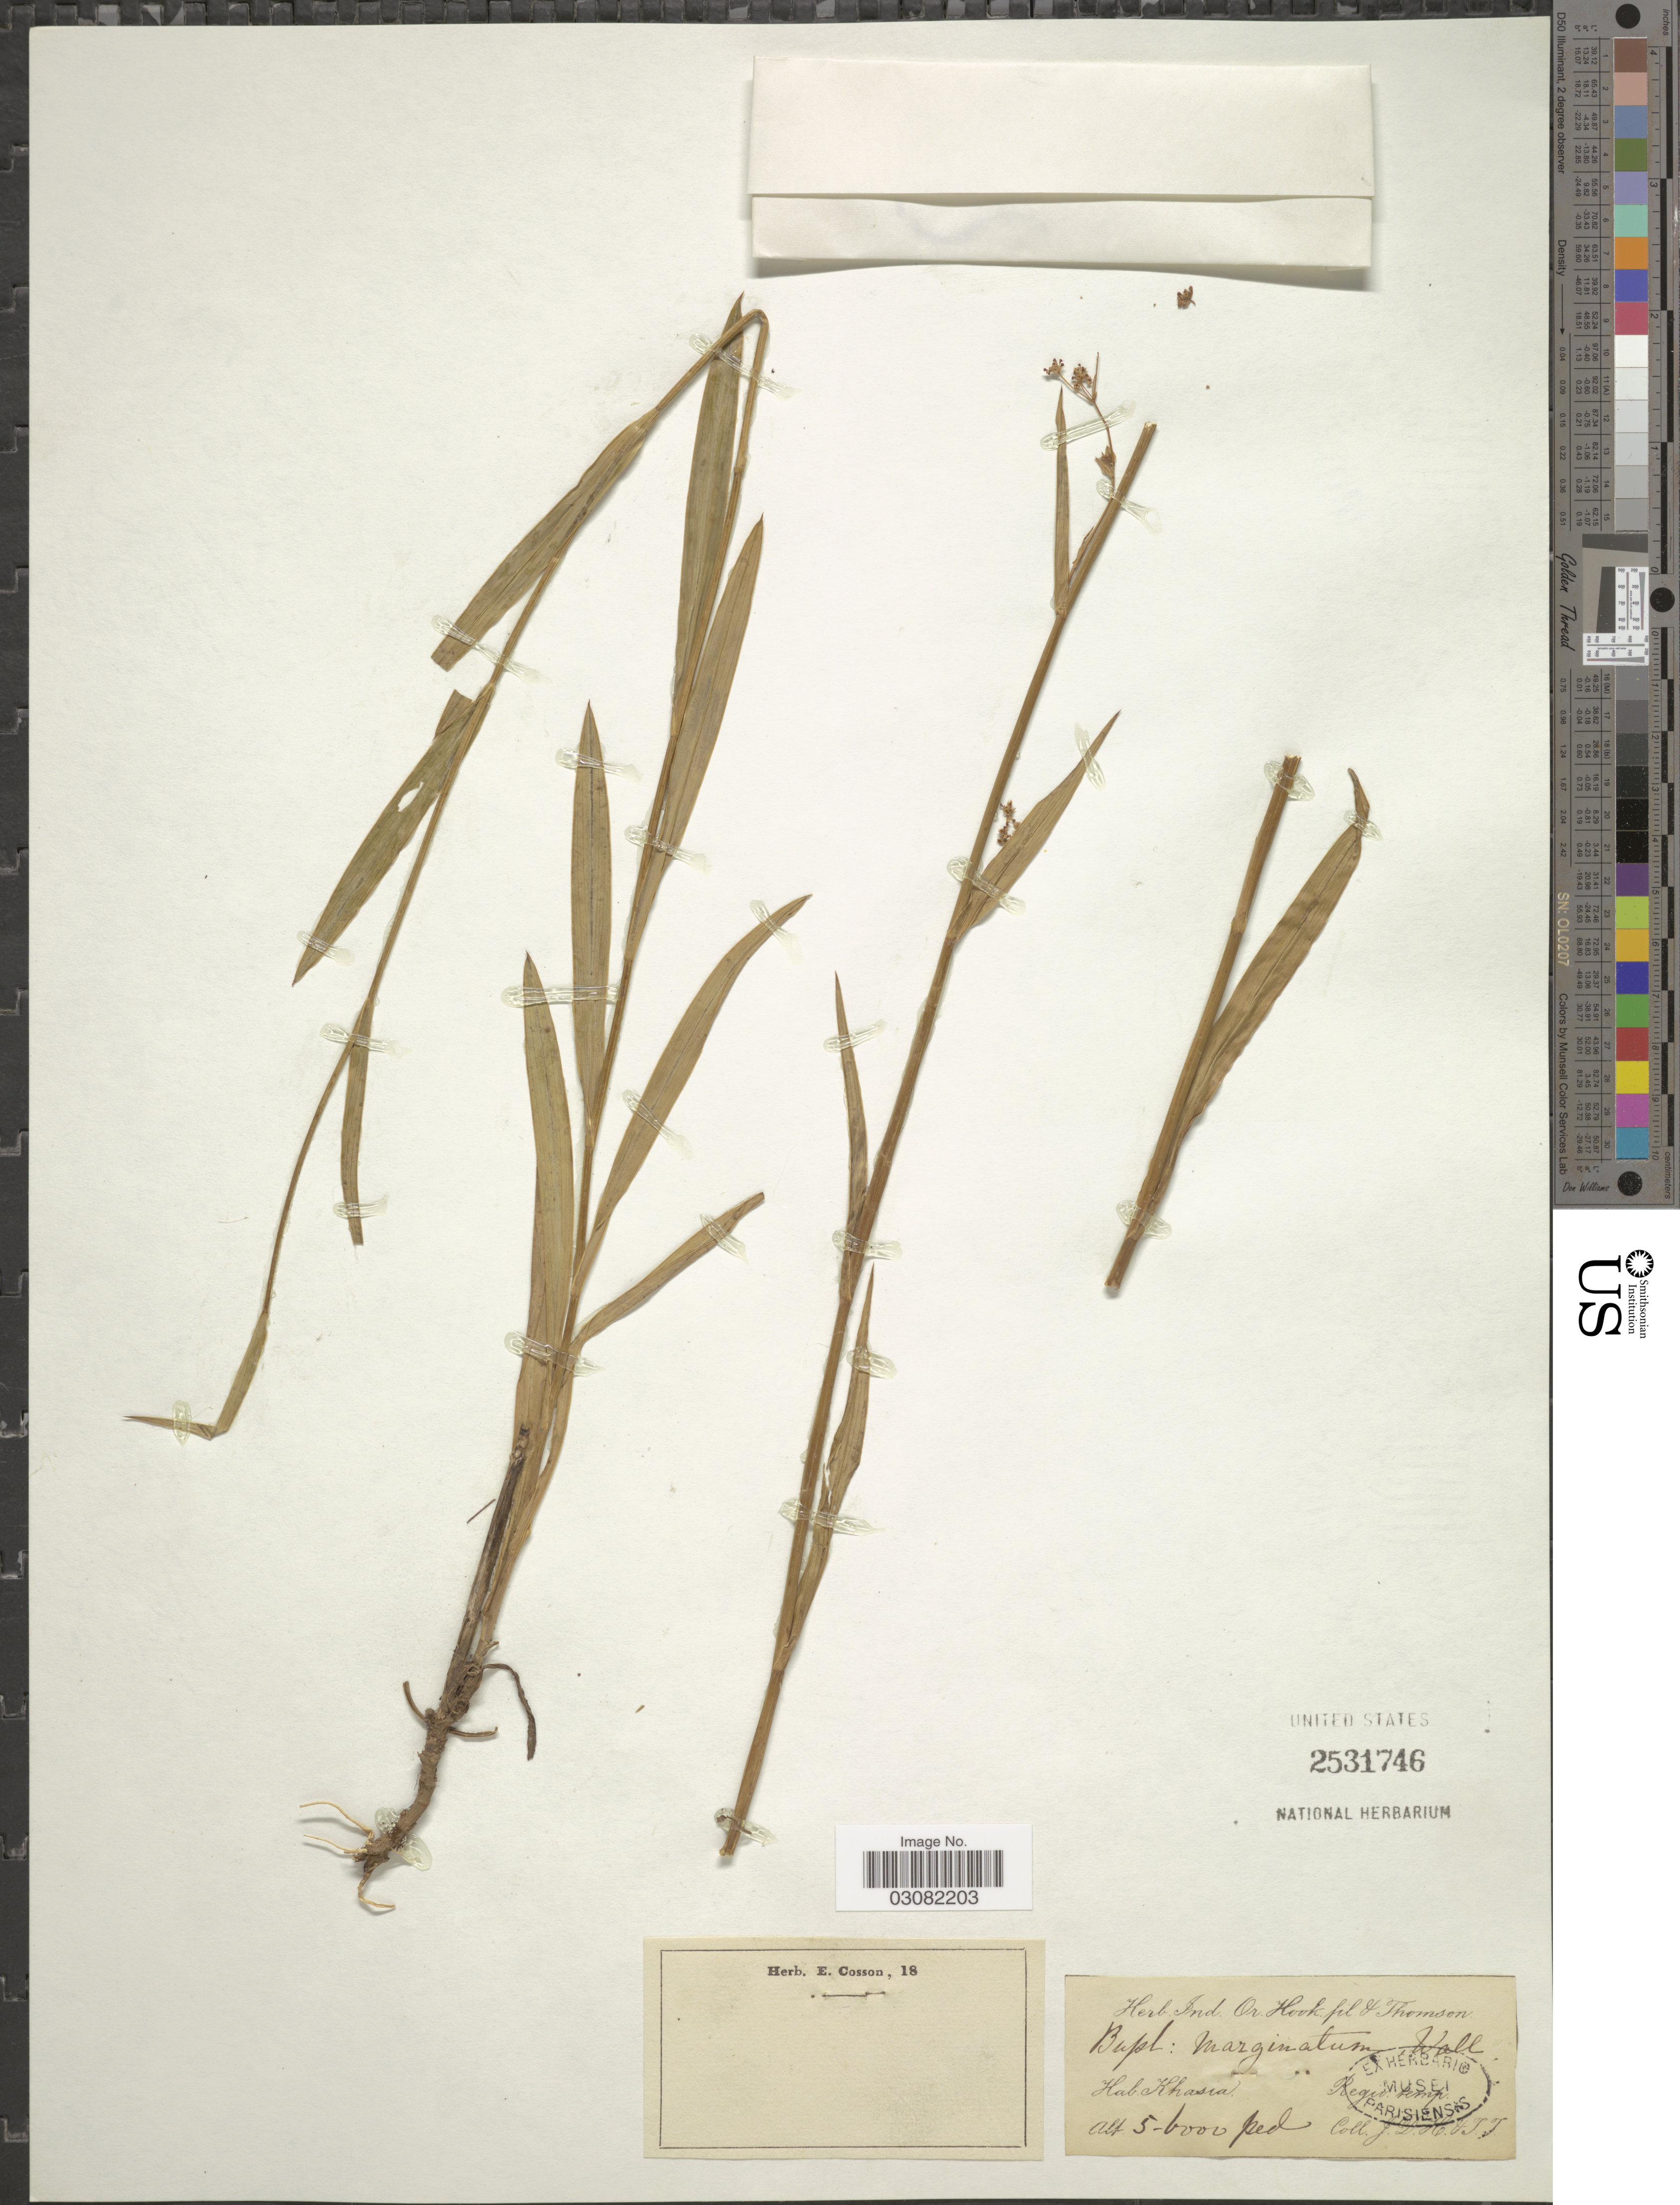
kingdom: Plantae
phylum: Tracheophyta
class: Magnoliopsida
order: Apiales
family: Apiaceae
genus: Bupleurum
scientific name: Bupleurum falcatum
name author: L.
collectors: J. D. H. & J. J.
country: India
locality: Khassia.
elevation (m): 1524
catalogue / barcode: US 2531746